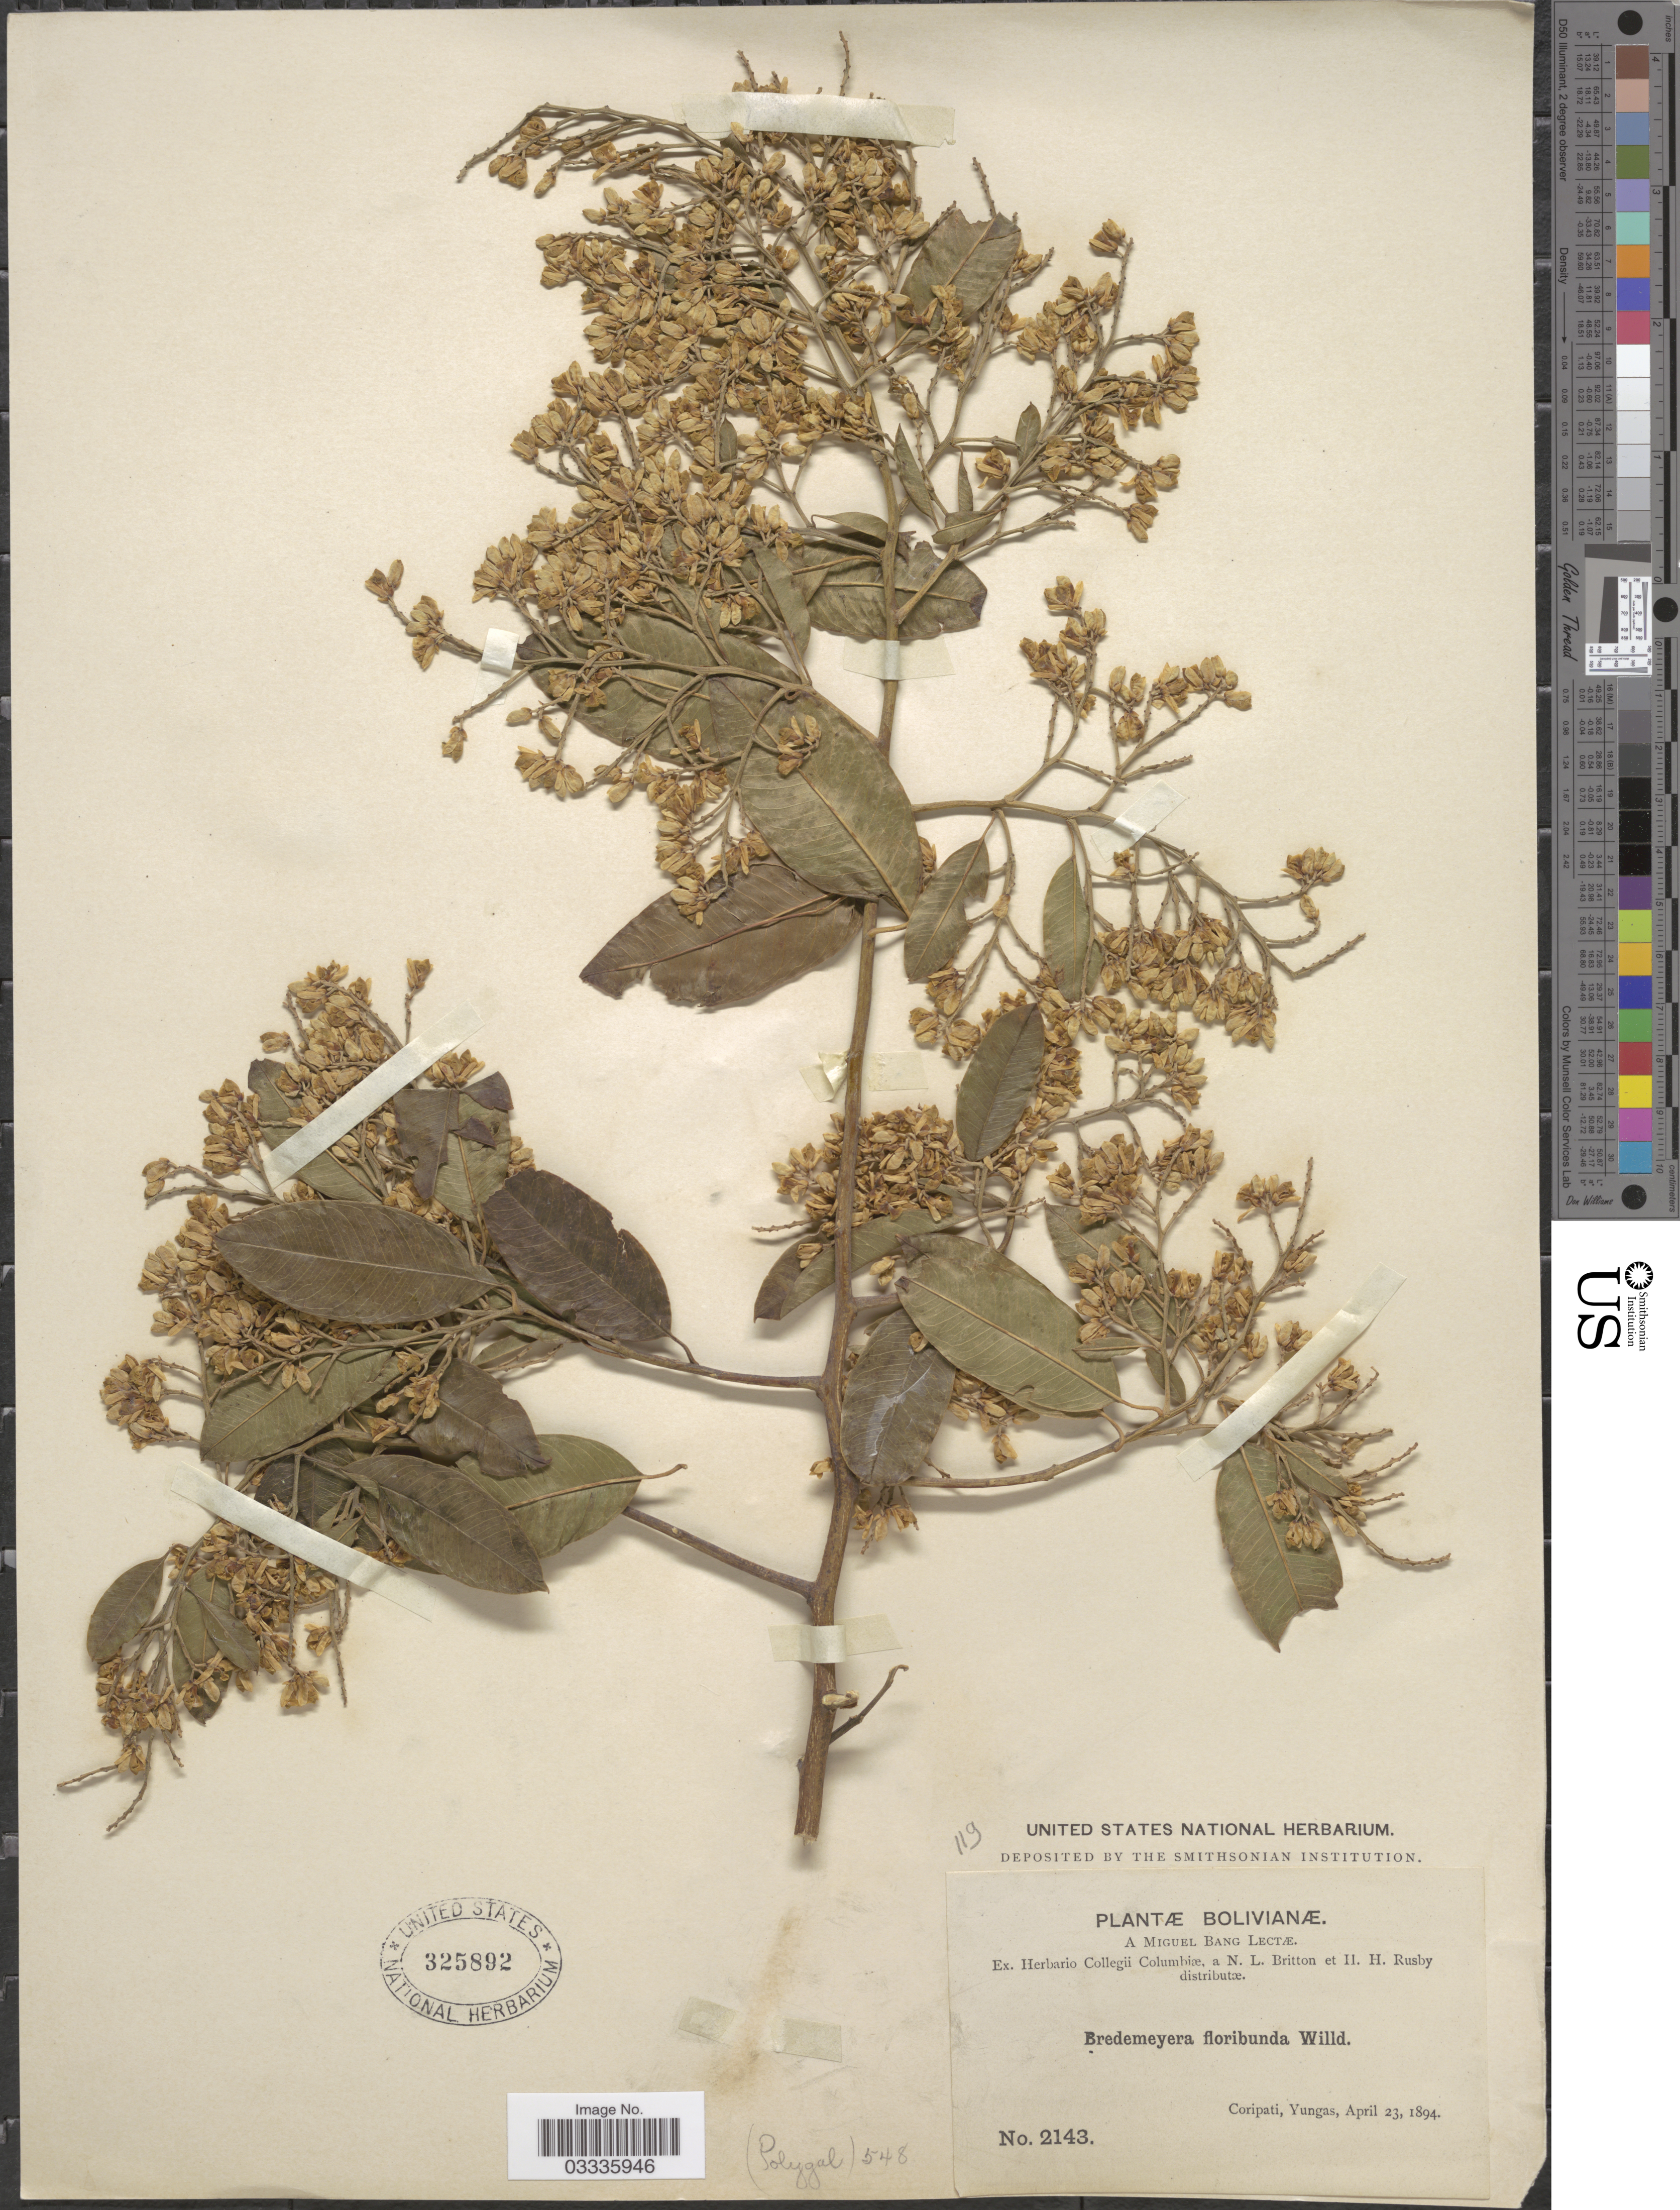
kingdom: Plantae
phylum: Tracheophyta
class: Magnoliopsida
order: Fabales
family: Polygalaceae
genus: Bredemeyera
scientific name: Bredemeyera floribunda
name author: Willd.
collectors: M. Bang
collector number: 2143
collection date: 1894-04-23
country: Bolivia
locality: Coripati, Yungas.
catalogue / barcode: US 325892